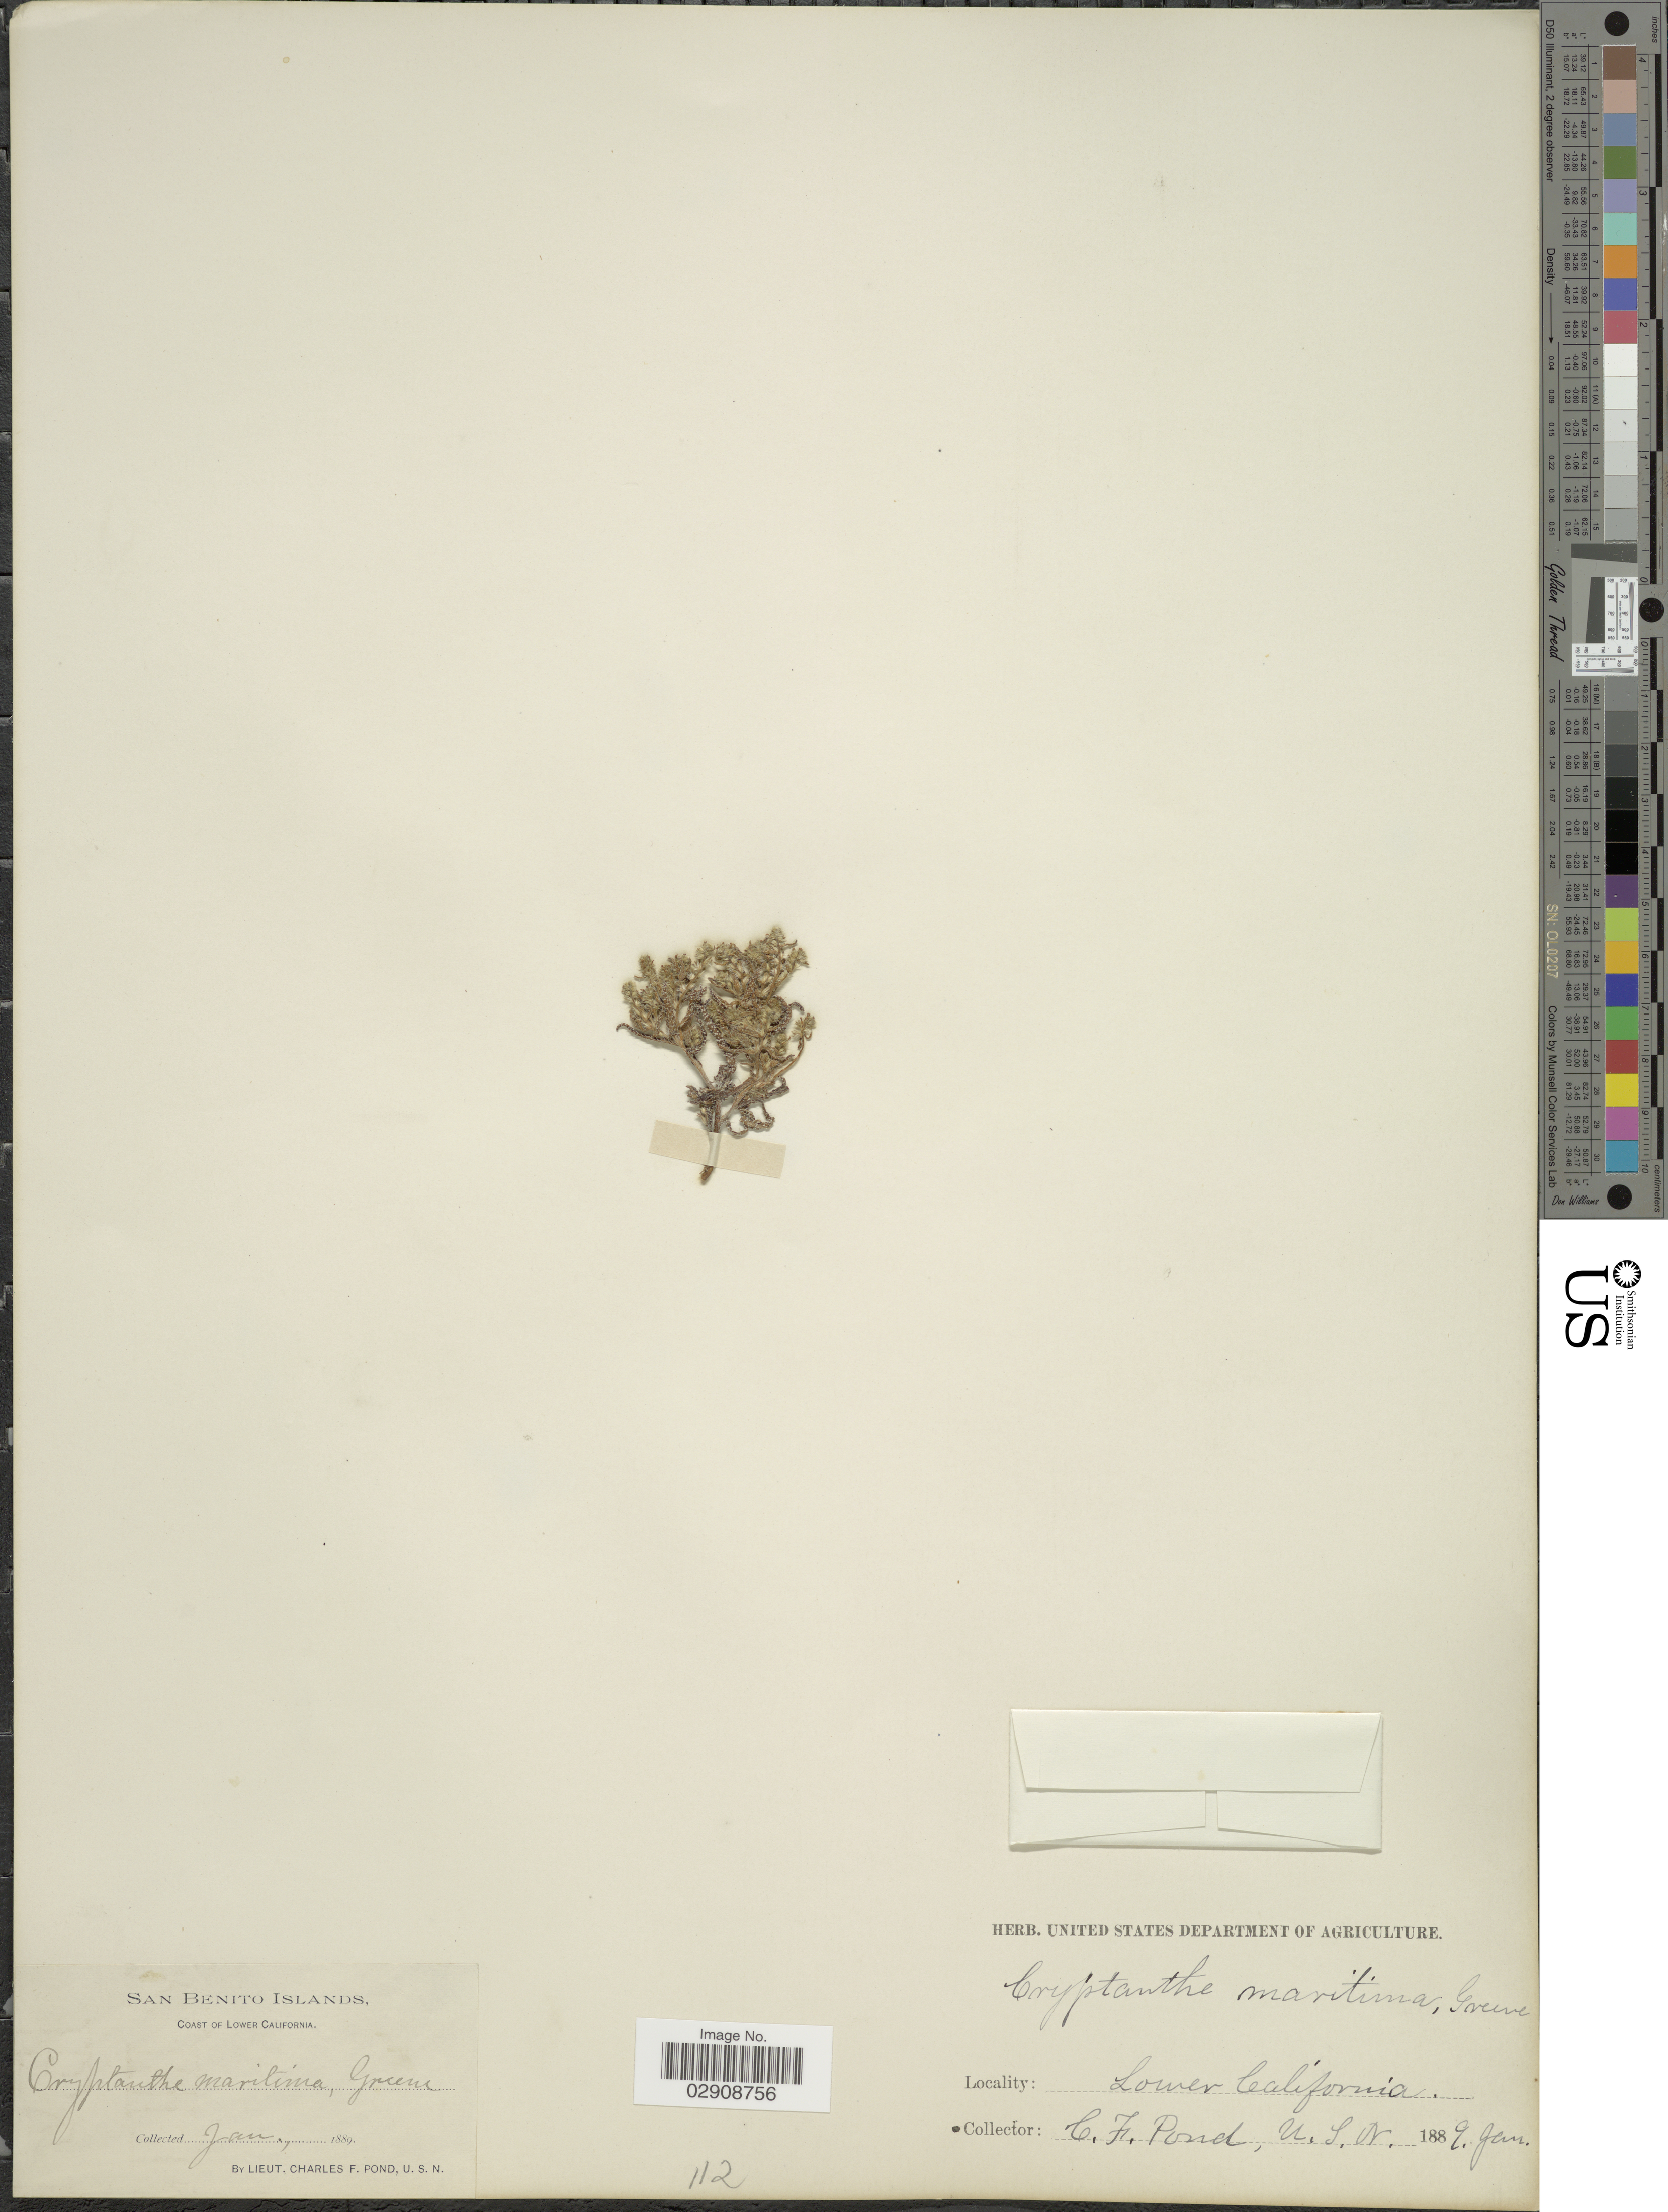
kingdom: Plantae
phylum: Tracheophyta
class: Magnoliopsida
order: Boraginales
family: Boraginaceae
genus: Cryptantha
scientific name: Cryptantha maritima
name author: (Greene) Greene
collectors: C. Pond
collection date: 1889-01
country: Mexico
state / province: Baja California Norte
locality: San Benito Islands. Coast of Lower California.